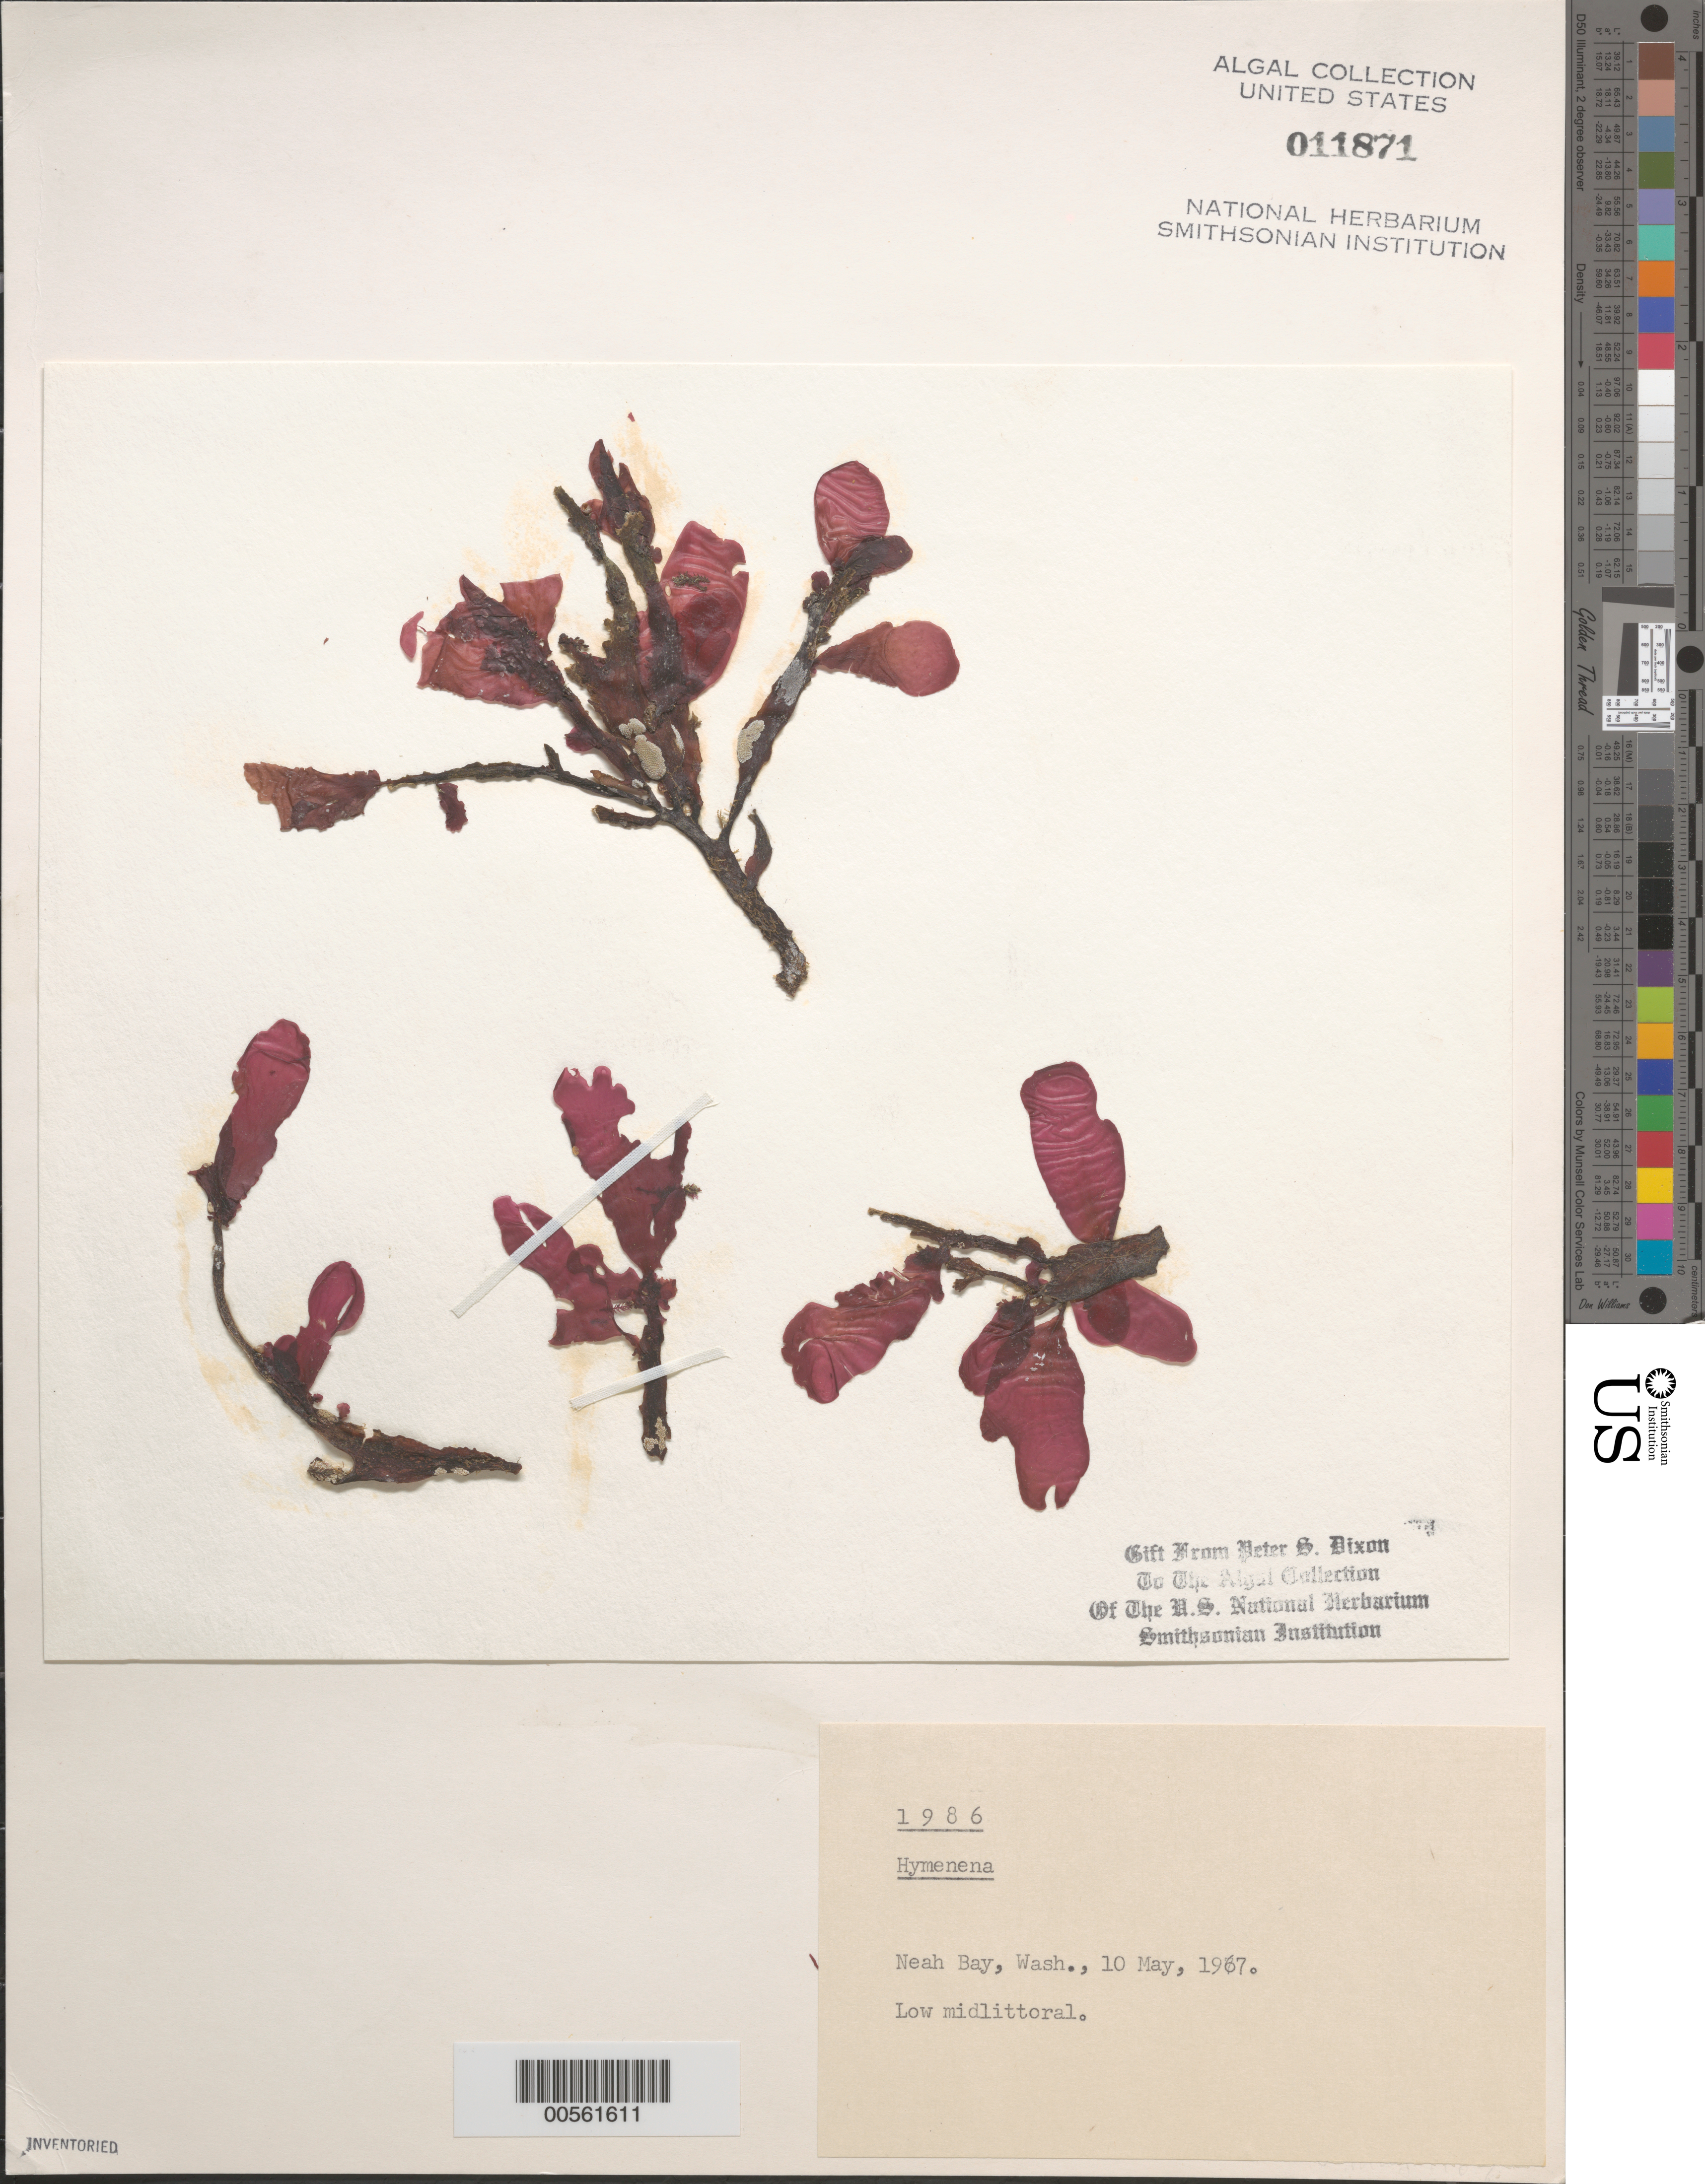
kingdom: Plantae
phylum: Rhodophyta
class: Florideophyceae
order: Ceramiales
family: Delesseriaceae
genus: Hymenena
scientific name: Hymenena sp.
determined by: Dixon, P. S.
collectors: P. S. Dixon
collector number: PSD 1986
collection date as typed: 10 May 1967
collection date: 1967-05-10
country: United States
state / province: Washington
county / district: Clallam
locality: Neah Bay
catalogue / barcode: US 11871